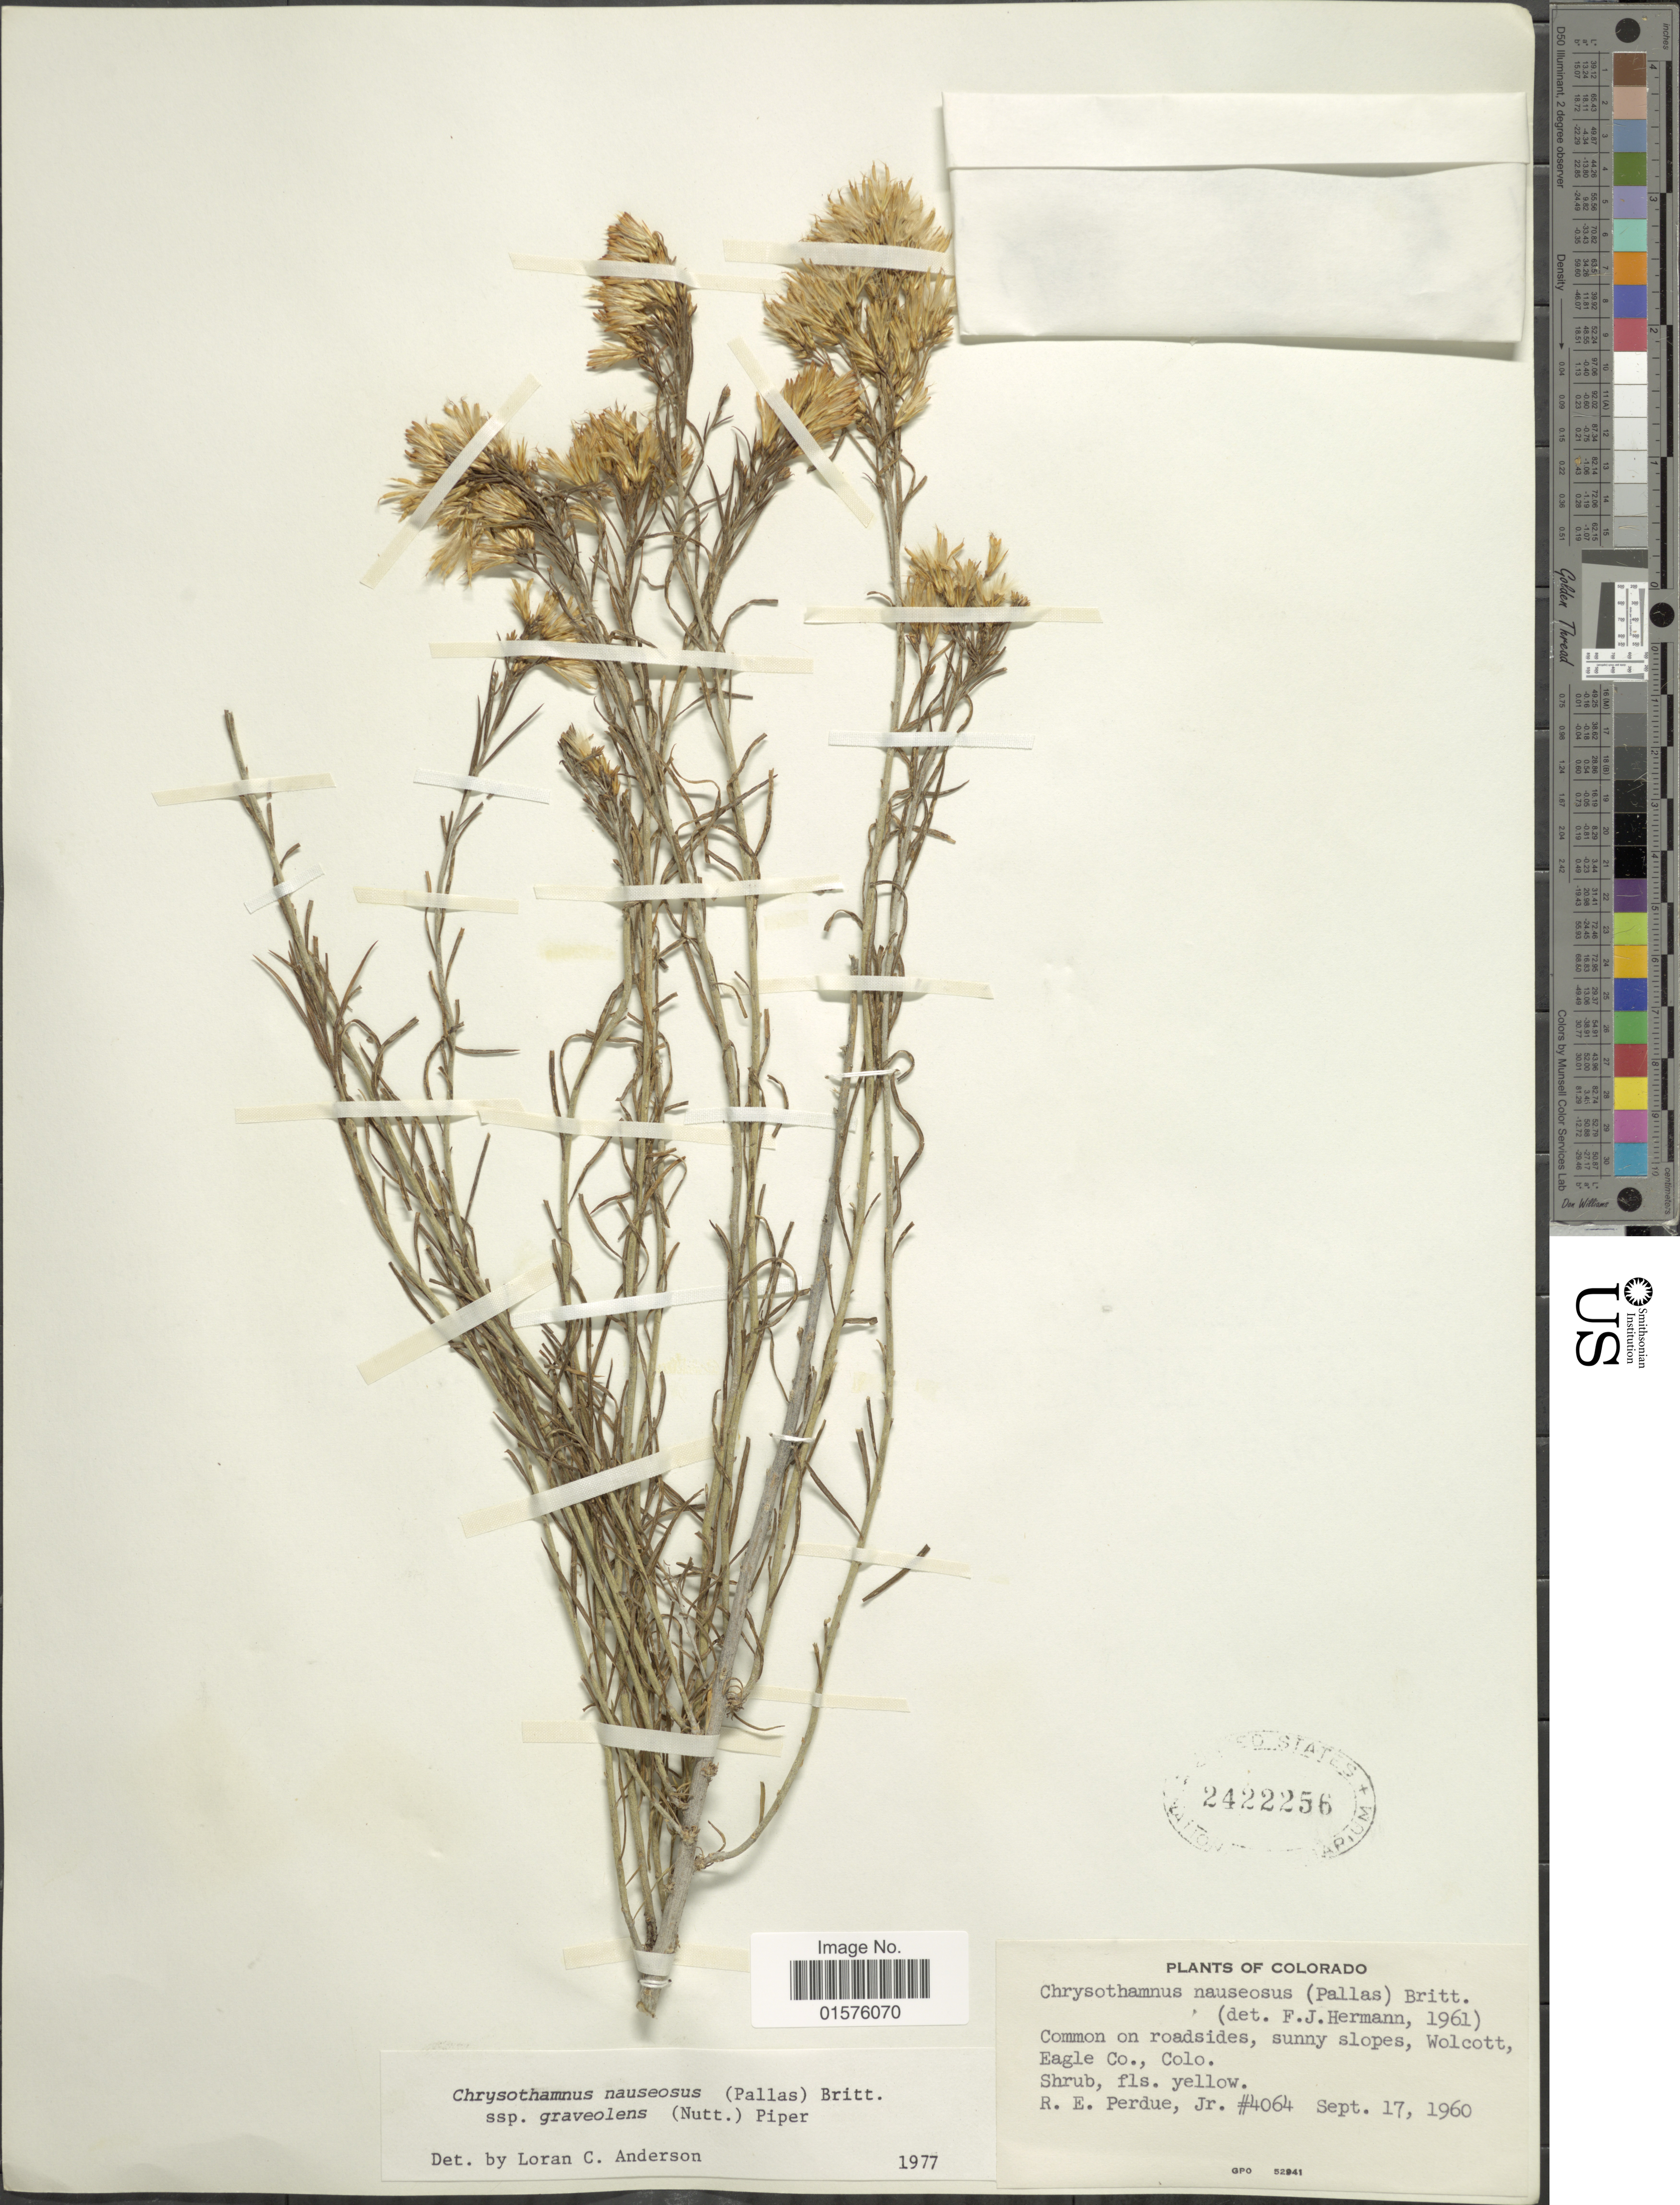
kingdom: Plantae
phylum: Tracheophyta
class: Magnoliopsida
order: Asterales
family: Asteraceae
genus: Ericameria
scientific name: Ericameria nauseosa var. graveolens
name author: (Nutt.) Reveal & Schuyler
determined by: Urbatsch, Lowell E., Curator (LSU), Louisiana State University (UNITED STATES)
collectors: R. E. Perdue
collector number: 4064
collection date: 1960-09-17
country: United States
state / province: Colorado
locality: Sunny slopes, Wollcot, Eagle Co.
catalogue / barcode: US 2422256